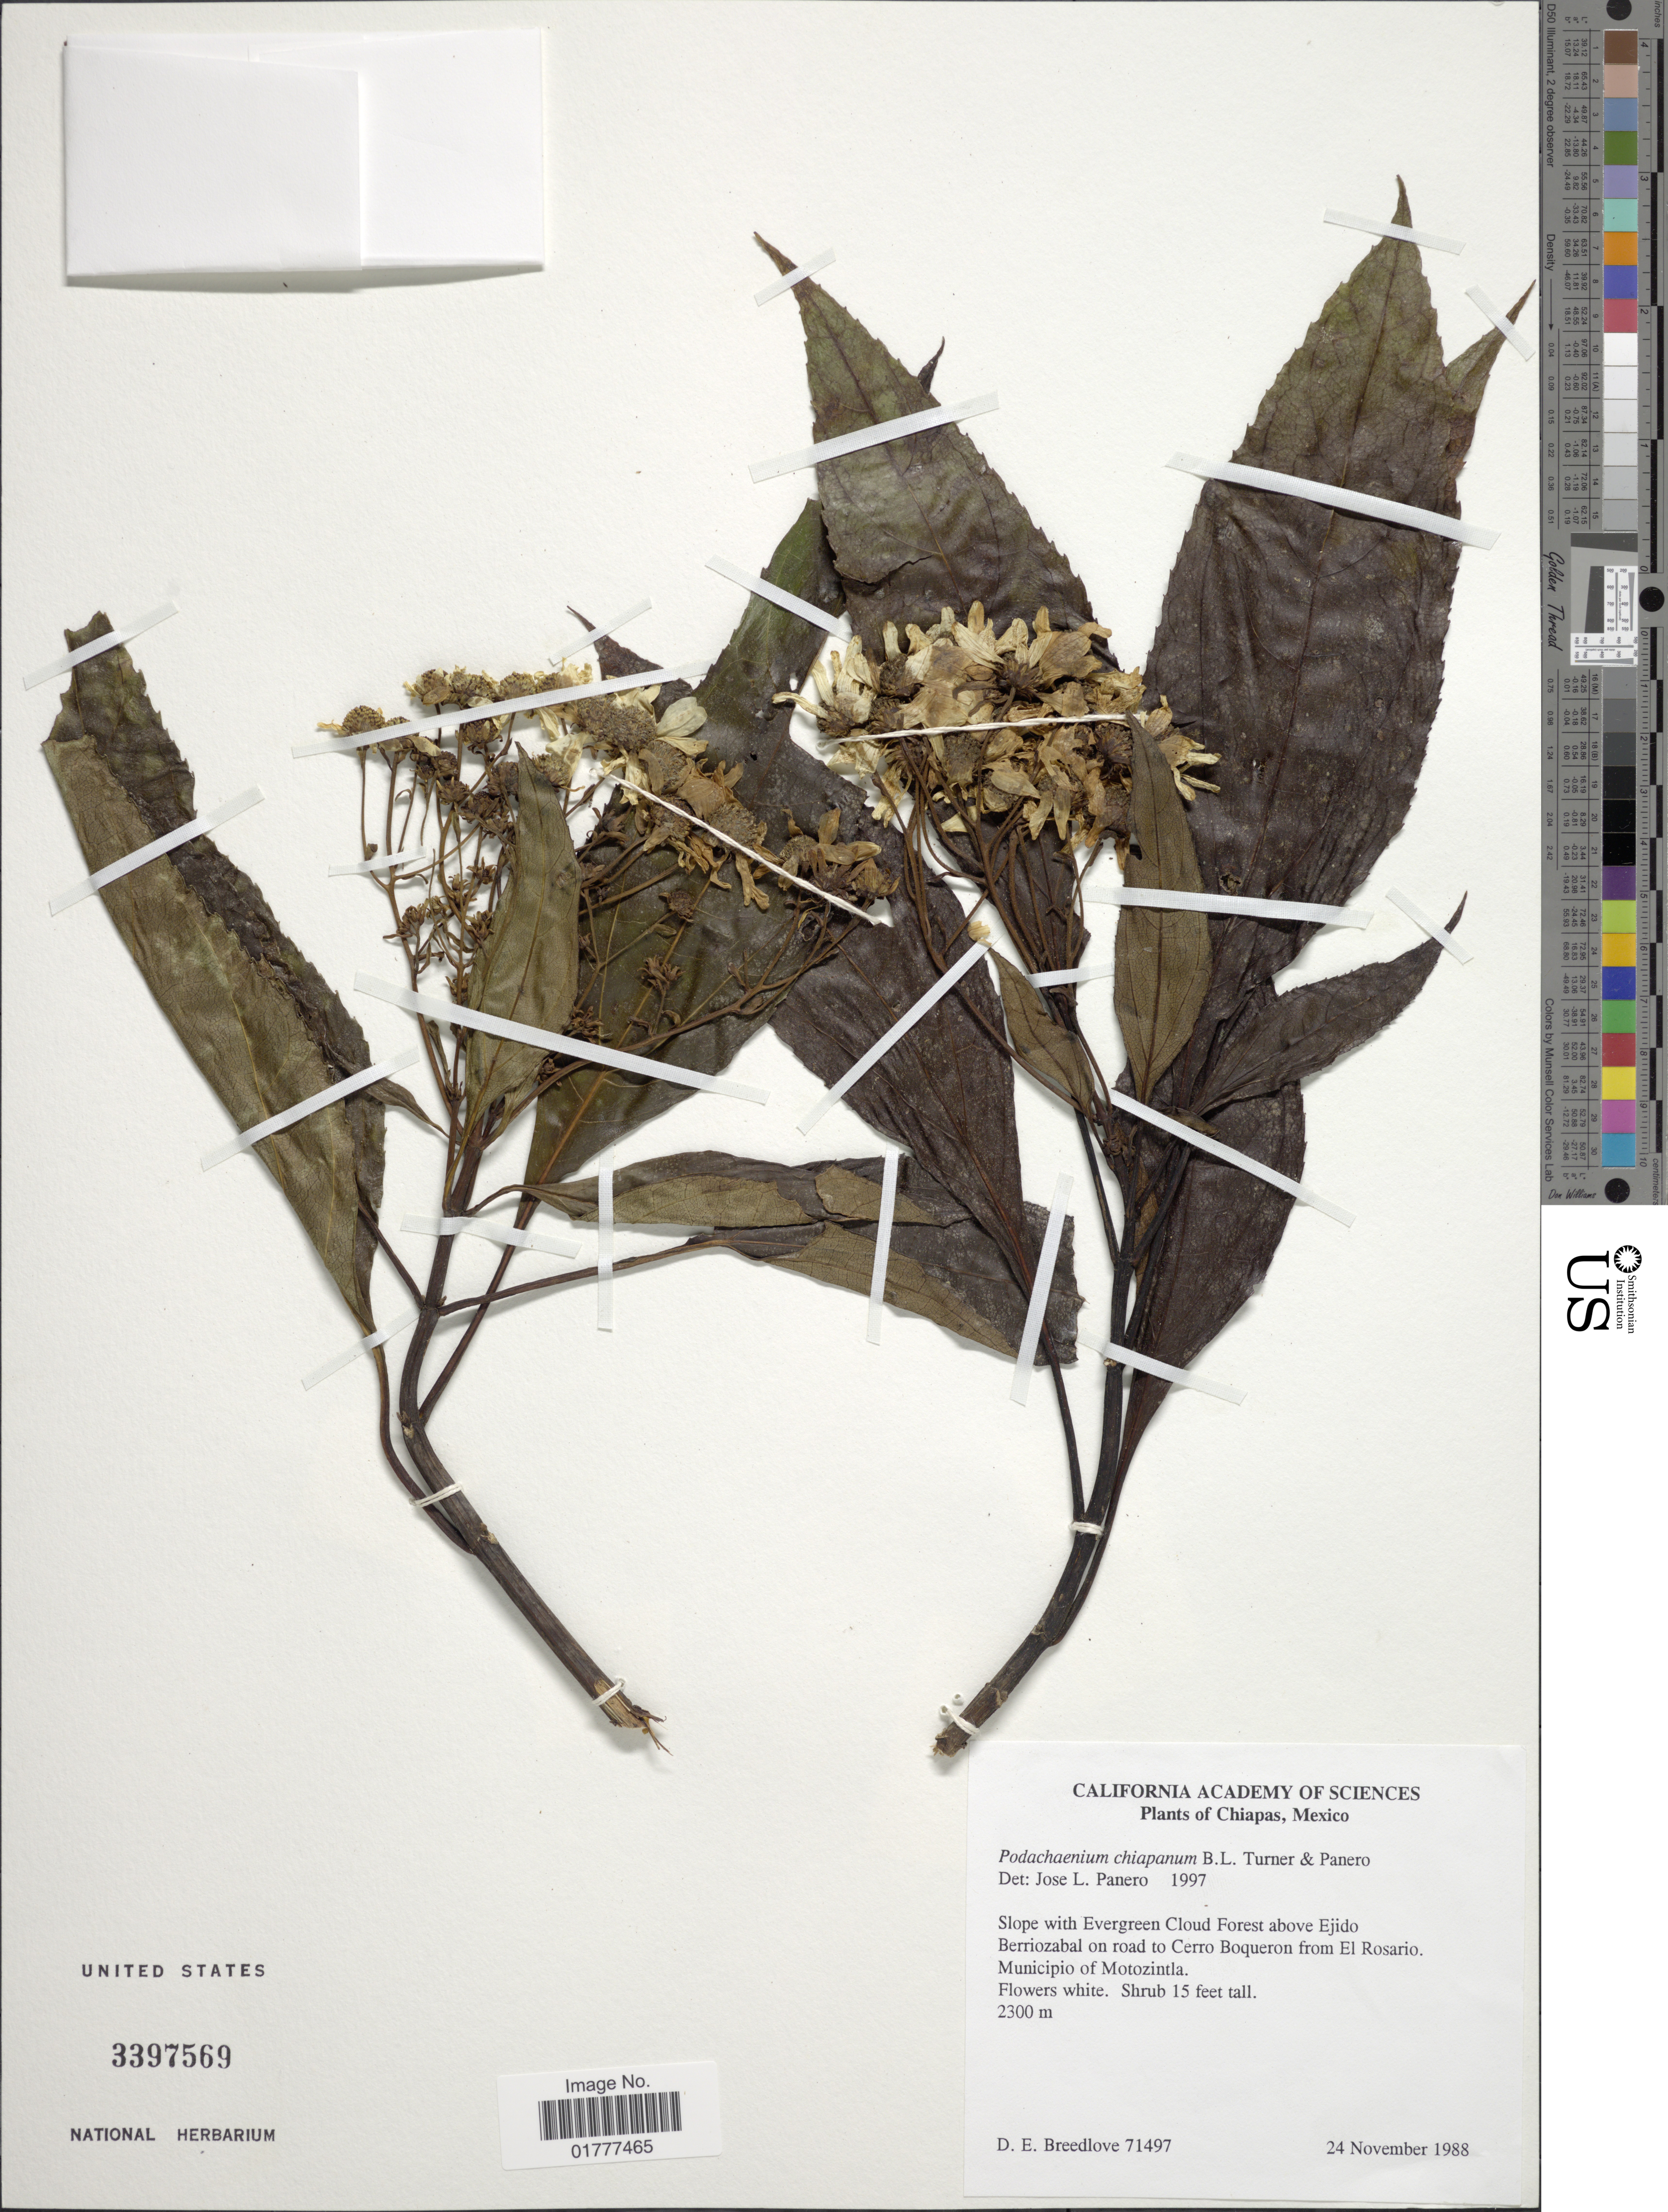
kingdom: Plantae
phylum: Tracheophyta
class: Magnoliopsida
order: Asterales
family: Asteraceae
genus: Podachaenium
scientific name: Podachaenium chiapanum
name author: B.L. Turner & Panero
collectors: D. E. Breedlove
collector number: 71497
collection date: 1988-11-24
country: Mexico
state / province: Chiapas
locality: Chiapas, Mexico. Slope with Evergreen Cloud Forest above Ejido Berriozabal on road to Cerro Boqueron from El Rosario. Municipio of Motozinta.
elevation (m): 2300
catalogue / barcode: US 3397569